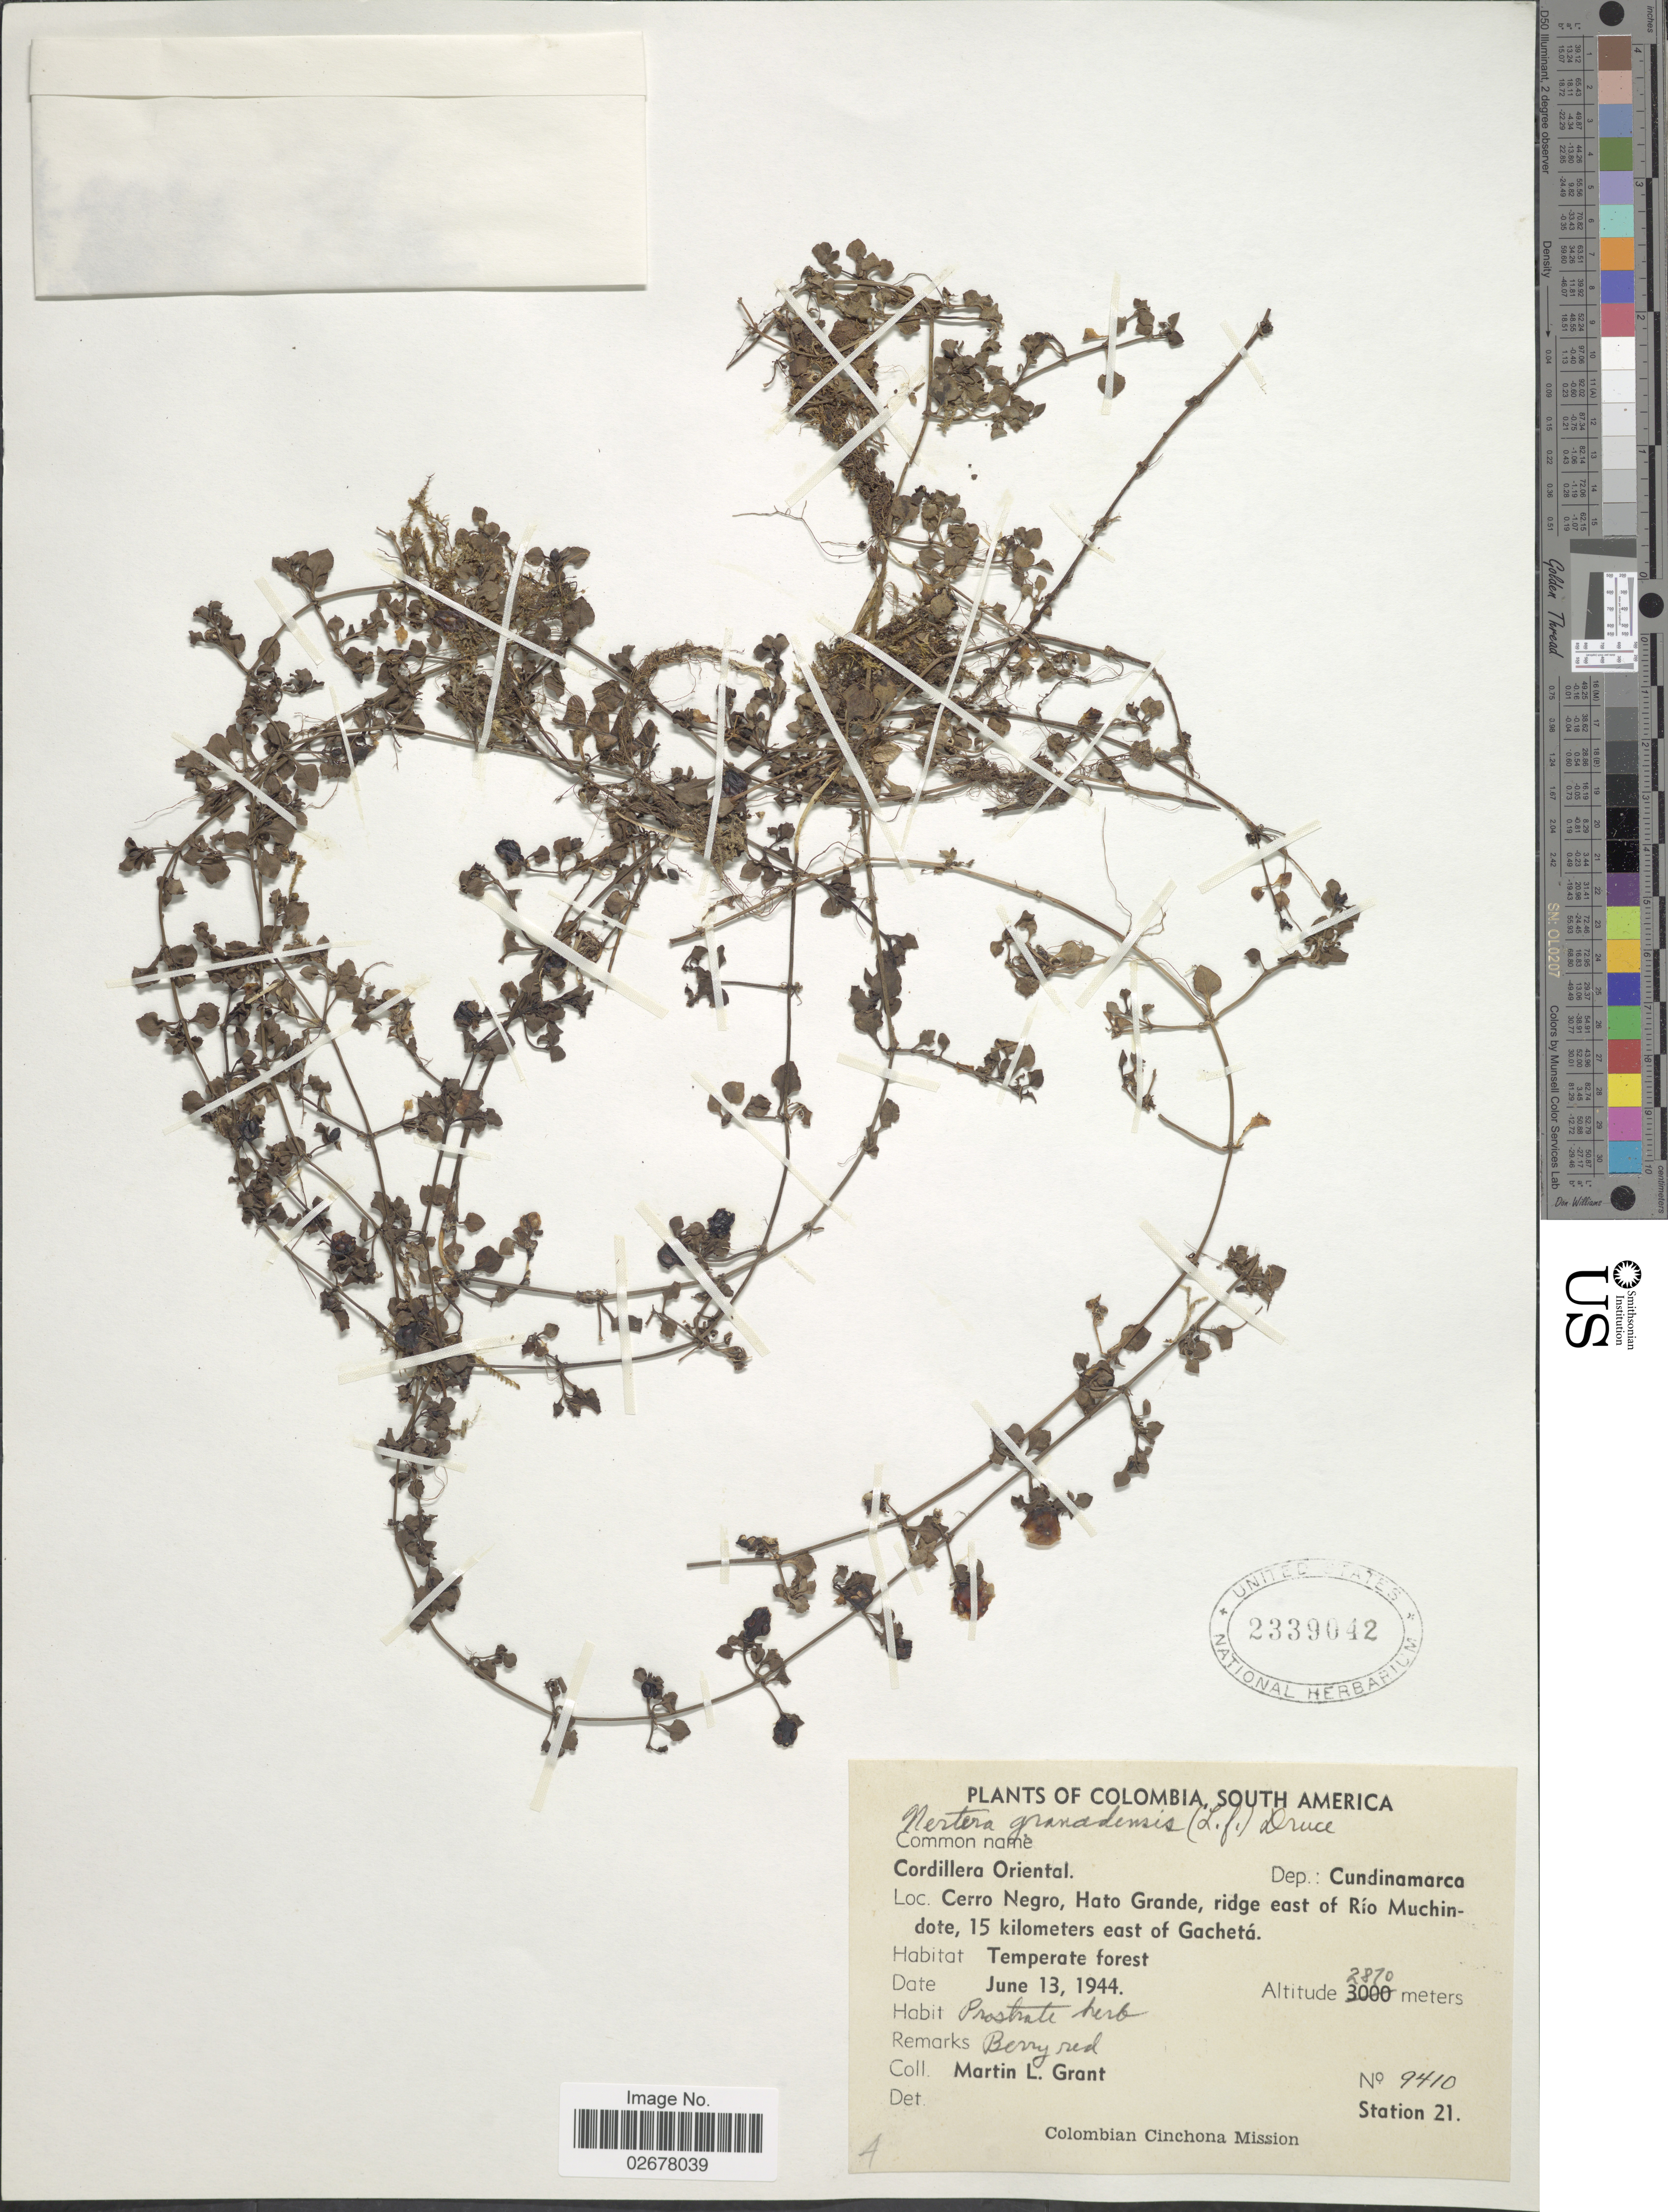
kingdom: Plantae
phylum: Tracheophyta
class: Magnoliopsida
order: Gentianales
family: Rubiaceae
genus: Nertera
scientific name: Nertera depressa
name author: Banks & Sol. ex Gaertn.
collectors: M. L. Grant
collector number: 9410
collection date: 1944-06-13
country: Colombia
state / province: Cundinamarca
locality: Cordillera Oriental, Dep. Cundinamarca, Cerro Negro, Hato Grande, ridge east of Río Muchindote, 15 kilometers east of Gachetá, Temperate forest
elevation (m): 2870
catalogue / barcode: US 2339042